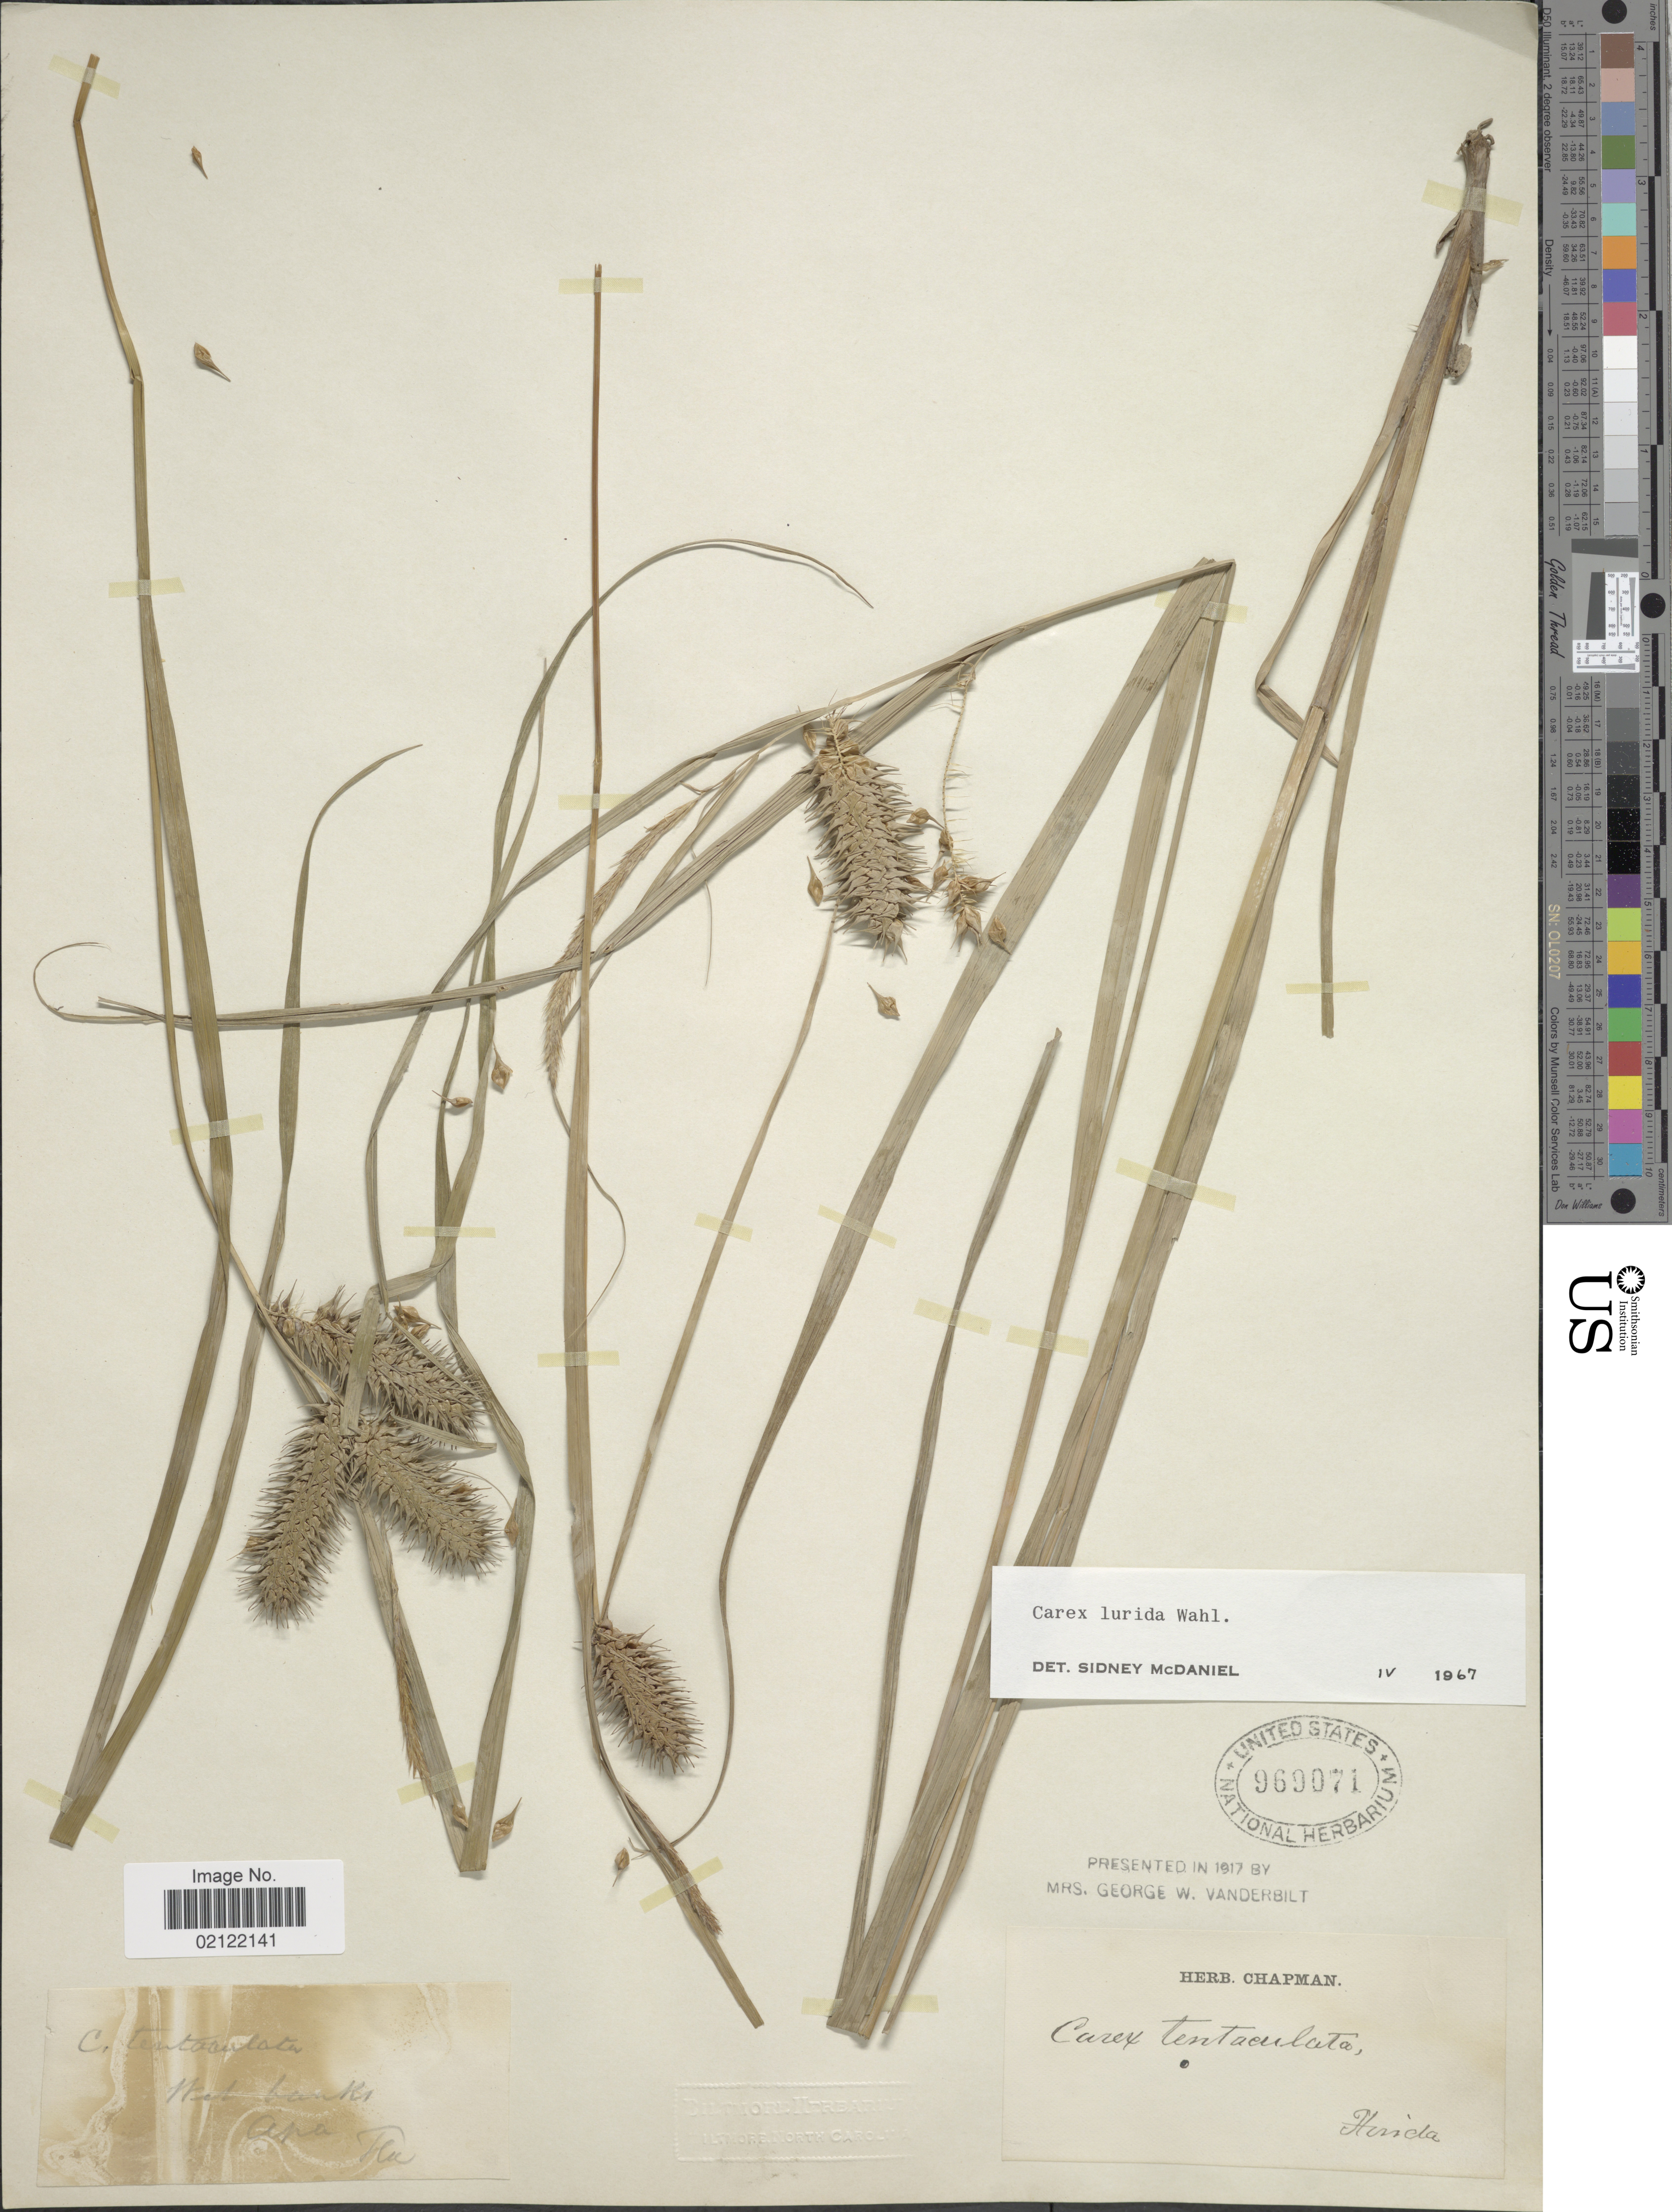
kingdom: Plantae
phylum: Tracheophyta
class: Liliopsida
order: Poales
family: Cyperaceae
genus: Carex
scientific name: Carex lurida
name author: Wahlenb.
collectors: ex herb. Chapman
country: United States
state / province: Florida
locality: Wet banks, Apa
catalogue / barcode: US 969071